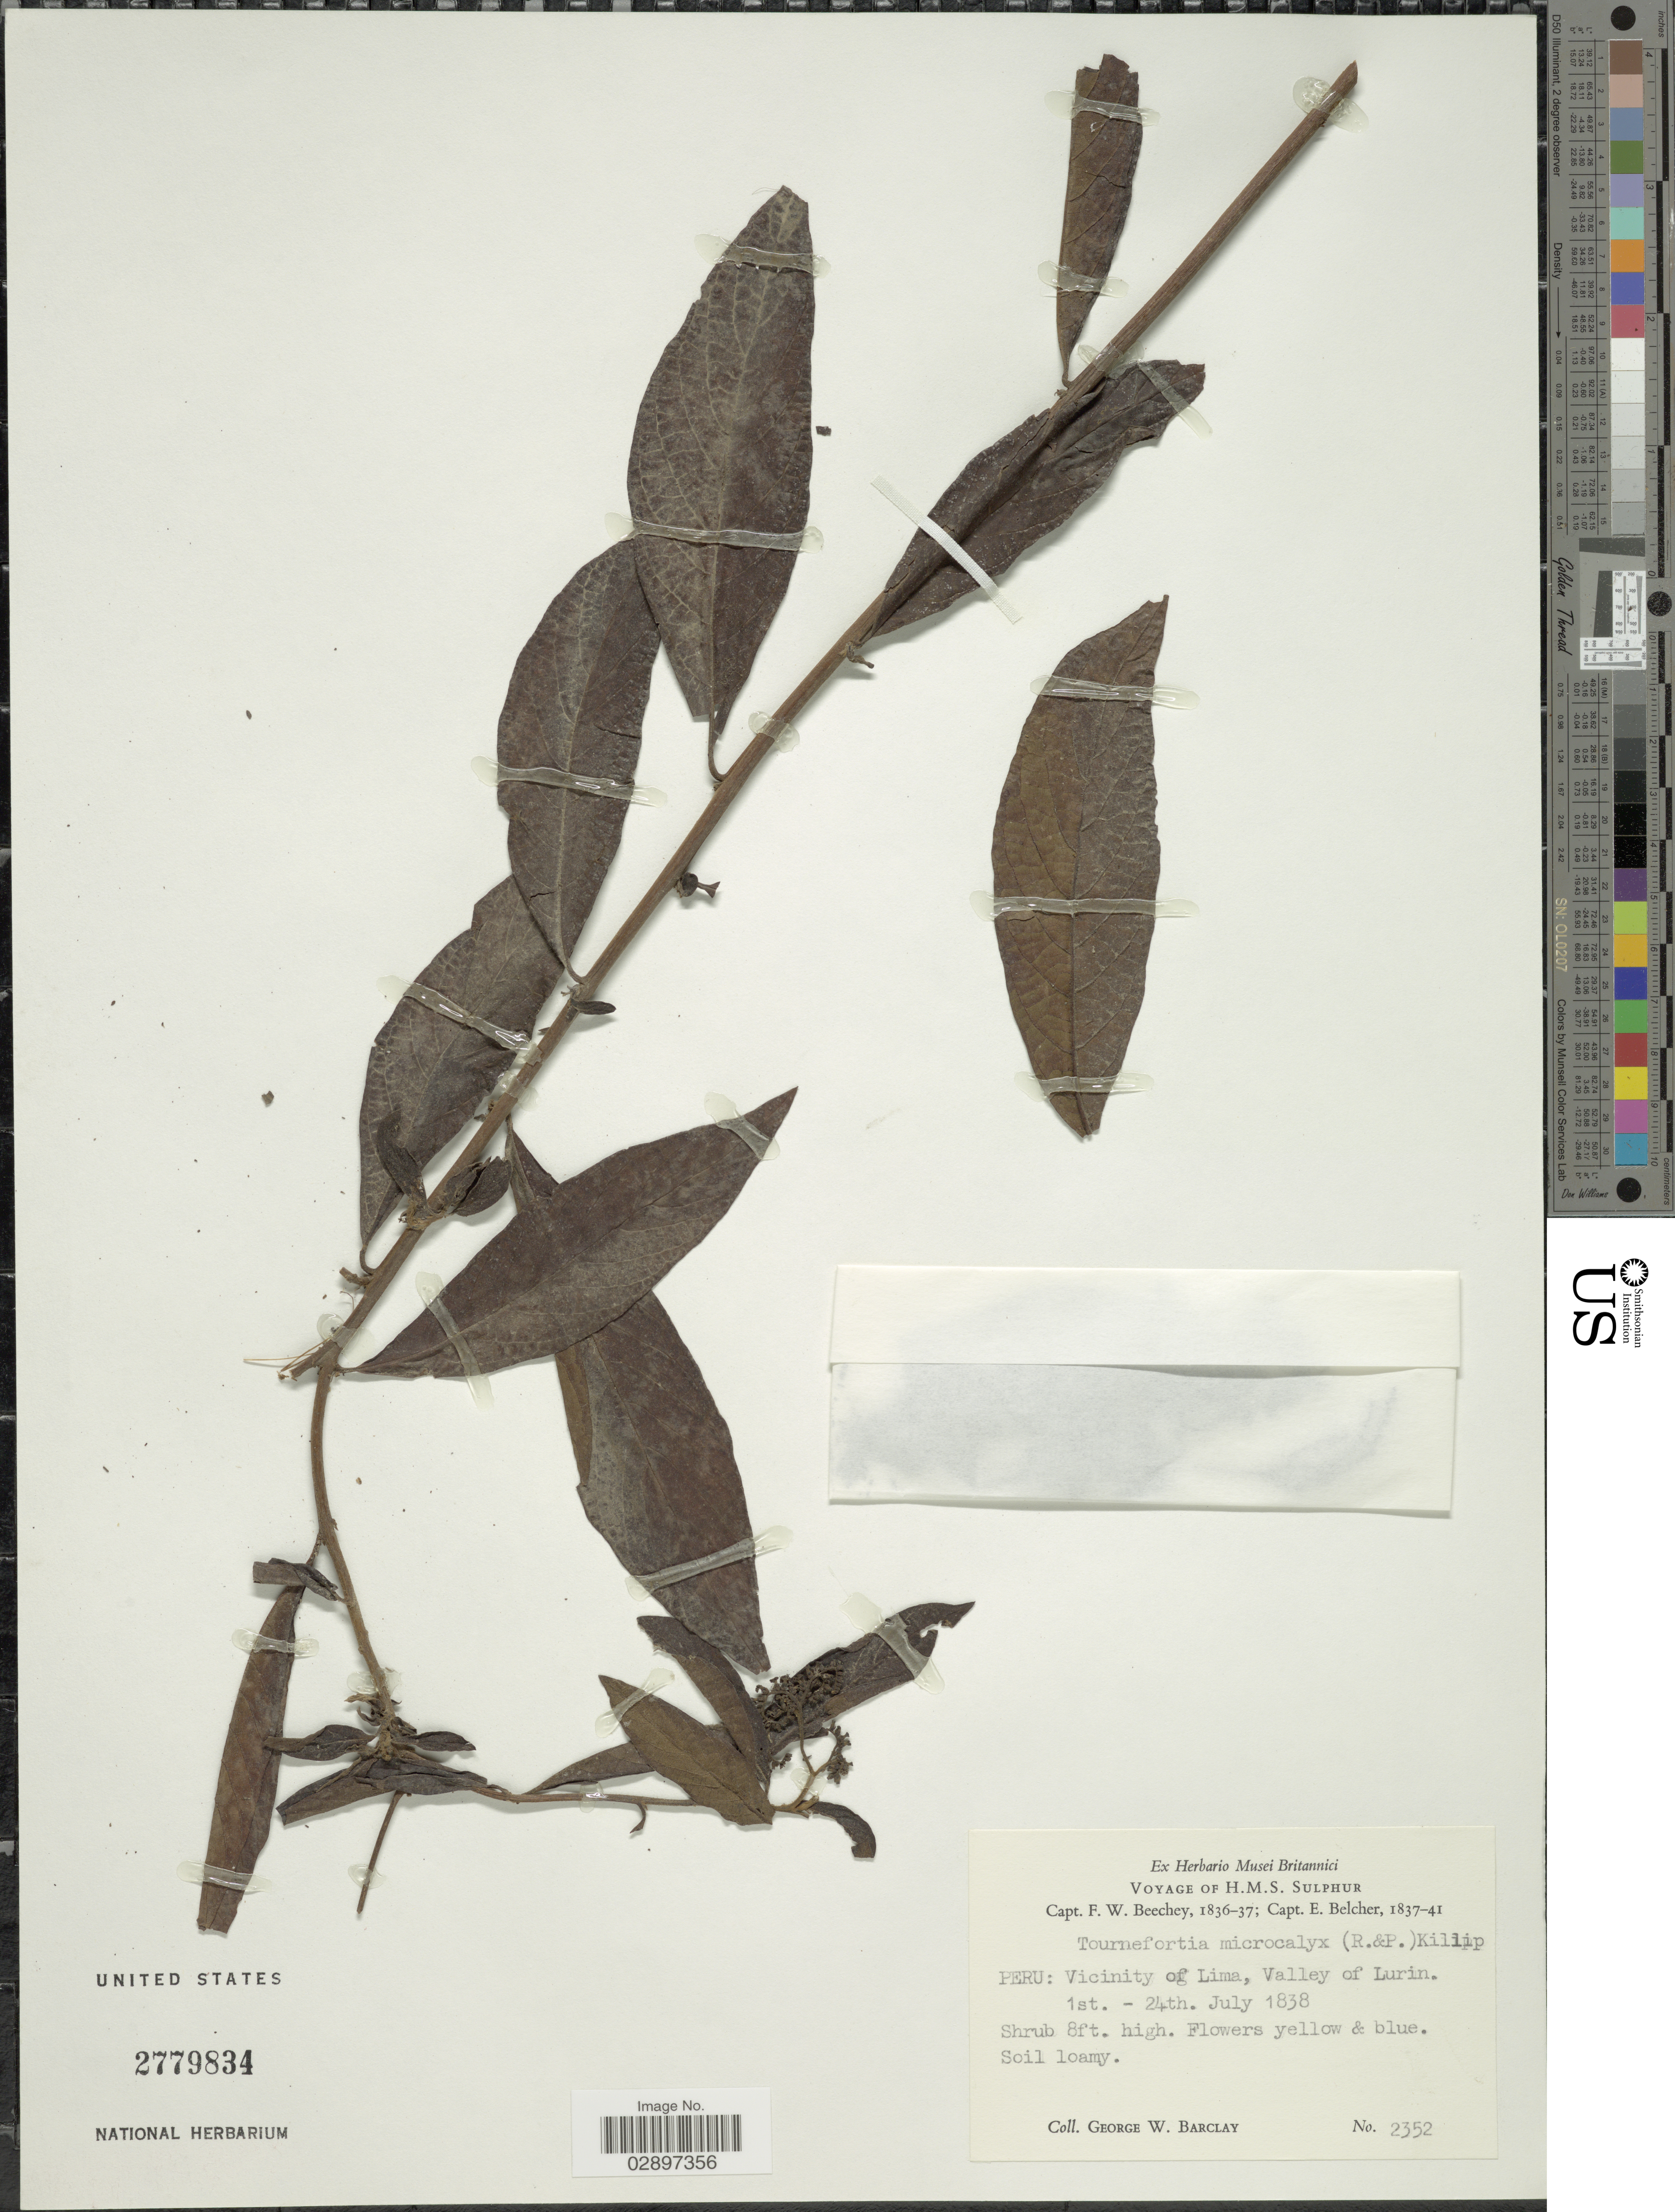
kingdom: Plantae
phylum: Tracheophyta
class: Magnoliopsida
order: Boraginales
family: Heliotropiaceae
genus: Tournefortia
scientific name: Tournefortia microcalyx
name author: (Ruiz & Pav.) I.M. Johnst.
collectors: G. W. Barclay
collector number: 2352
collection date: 1838-07-01/1838-07-24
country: Peru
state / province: Lima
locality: Vicinity of Lima, Valley of Lurin.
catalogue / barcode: US 2779834